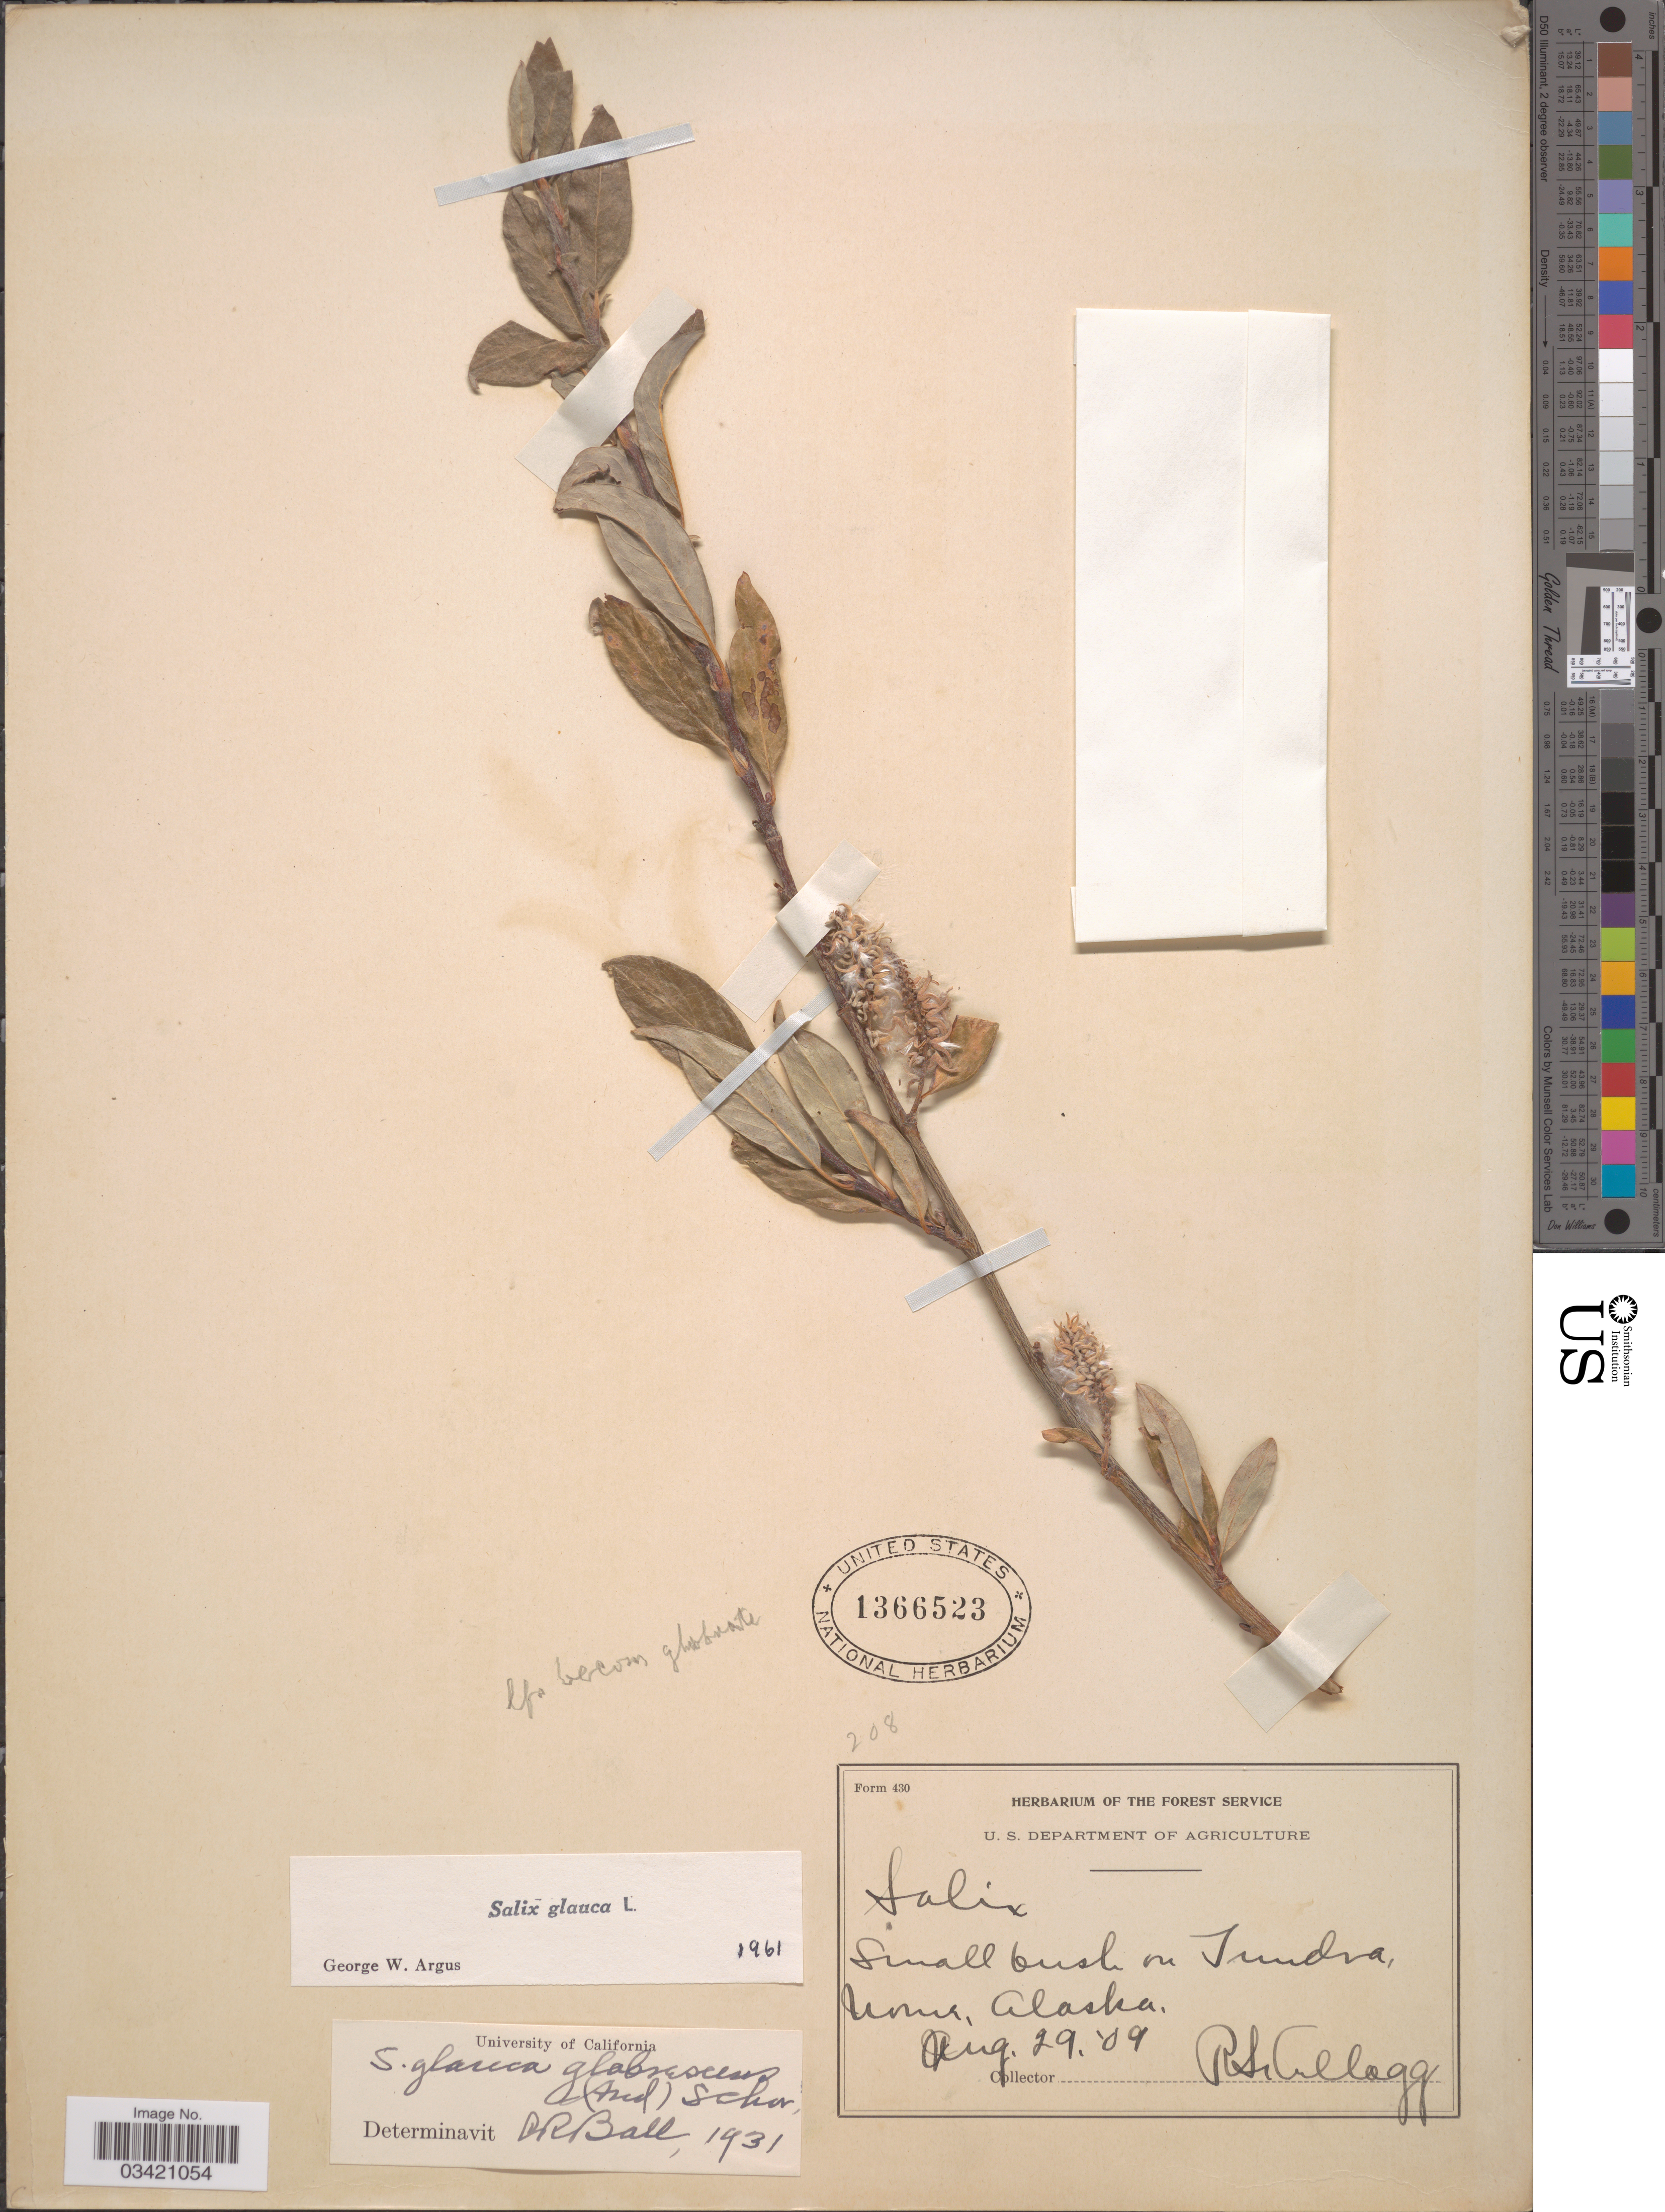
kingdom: Plantae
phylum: Tracheophyta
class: Magnoliopsida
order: Malpighiales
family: Salicaceae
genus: Salix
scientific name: Salix glauca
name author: L.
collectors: R. Kellogg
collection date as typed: Transcribed d/m/y: 29/8/9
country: United States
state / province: Alaska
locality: Small bush in Tundra, Nome.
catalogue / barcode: US 1366523